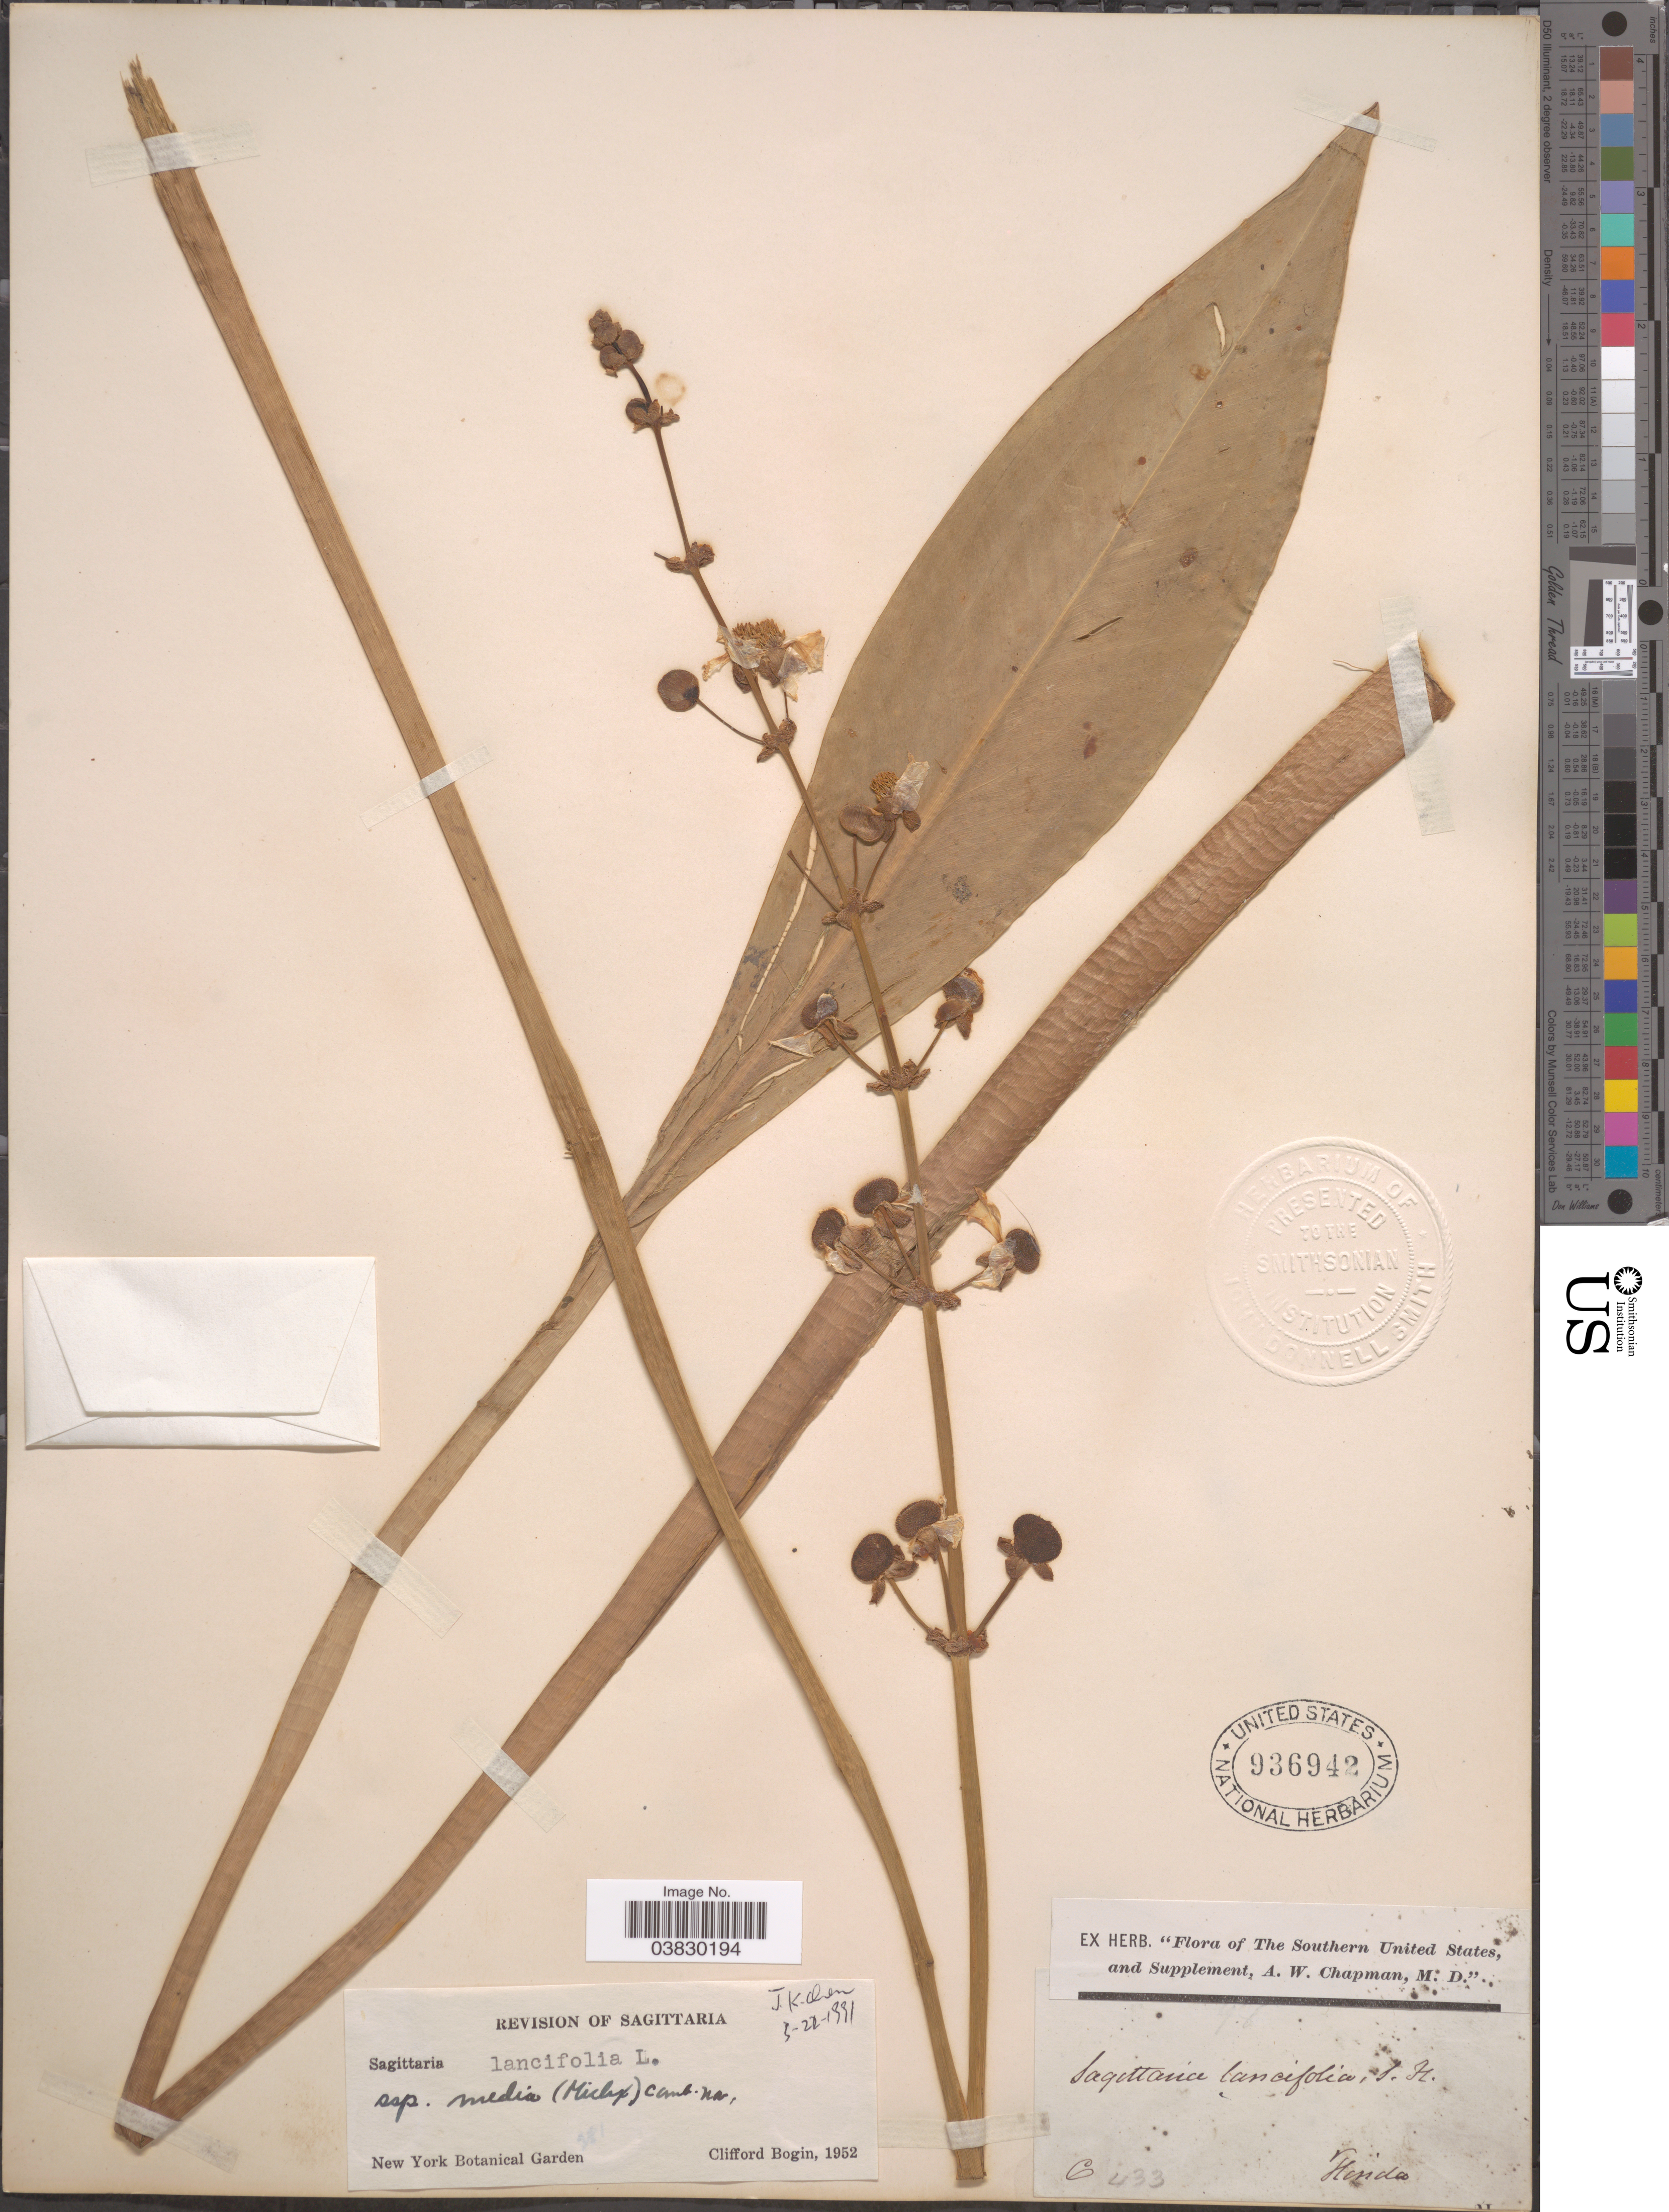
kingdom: Plantae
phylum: Tracheophyta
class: Liliopsida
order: Alismatales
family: Alismataceae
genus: Sagittaria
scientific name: Sagittaria lancifolia subsp. media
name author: (Micheli) Bogin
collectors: ex herb. A.W. Chapman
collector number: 6433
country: United States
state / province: Florida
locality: The Southern United States, and Supplement.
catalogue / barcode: US 936942